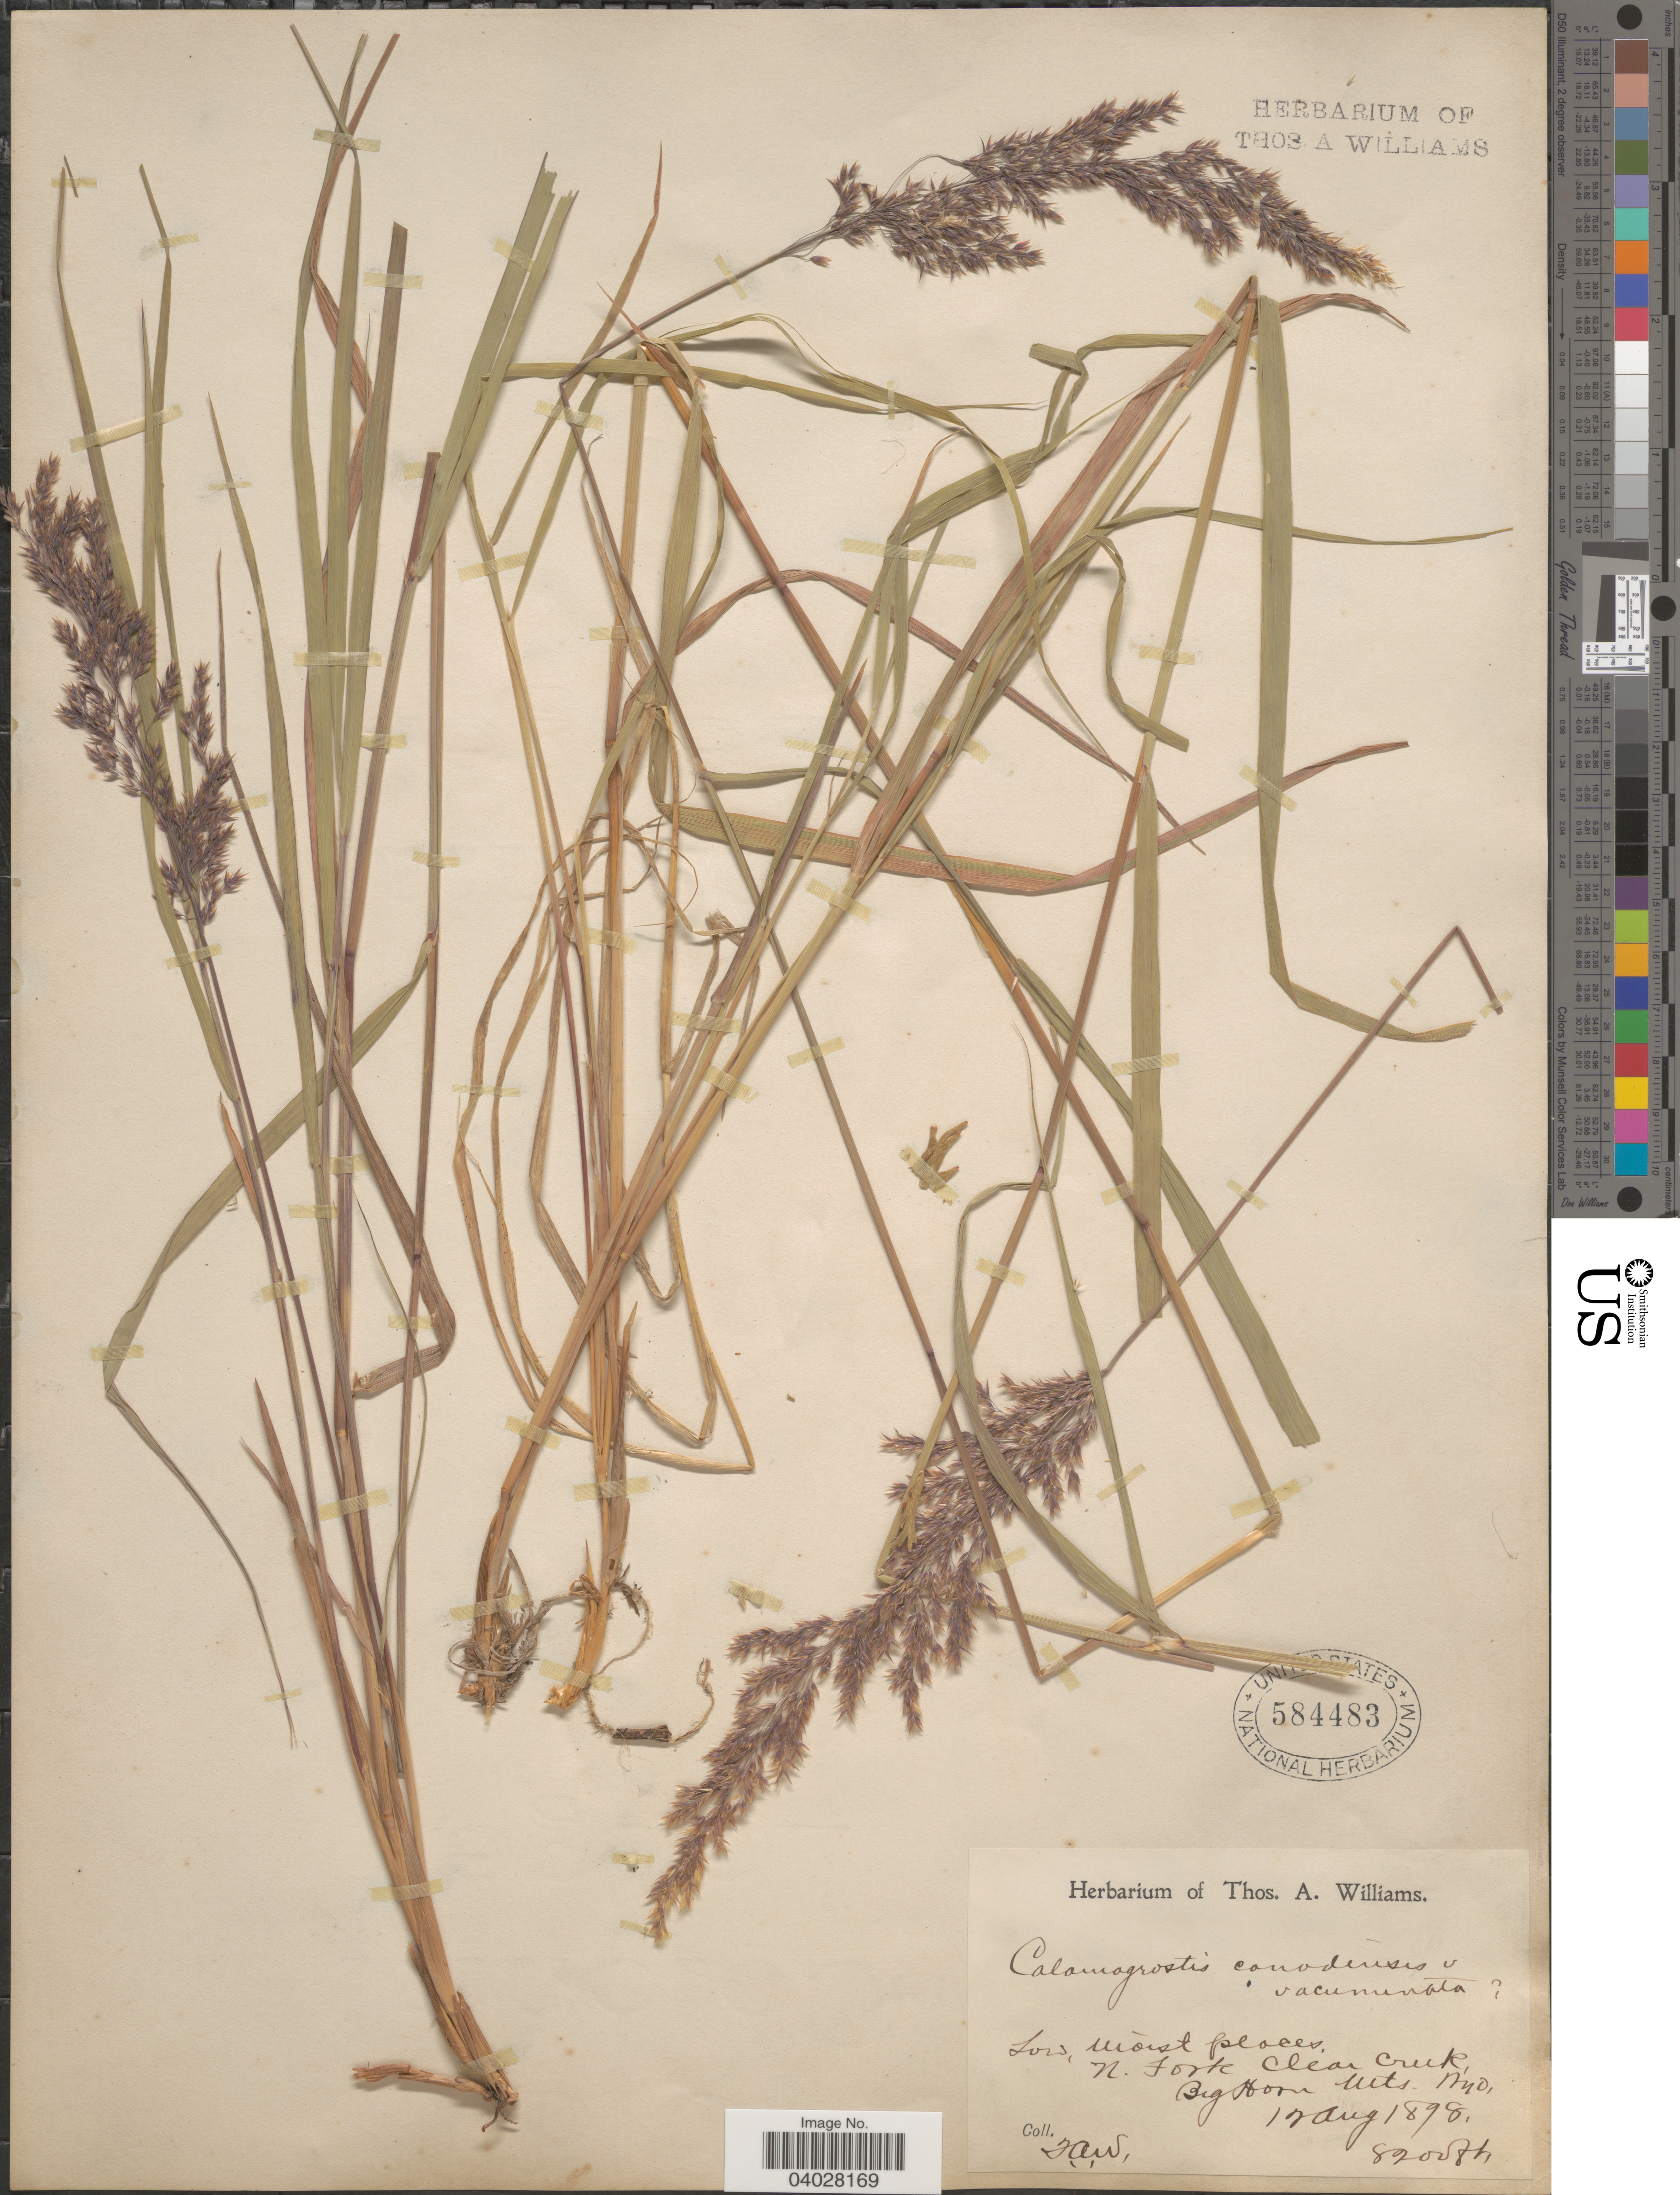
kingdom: Plantae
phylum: Tracheophyta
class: Liliopsida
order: Poales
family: Poaceae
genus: Calamagrostis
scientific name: Calamagrostis canadensis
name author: (Michx.) P. Beauv.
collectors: T. A. Williams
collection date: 1898-08-12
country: United States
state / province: Wyoming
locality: N. Fork Clear Creek, Big Horn Mts.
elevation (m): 2499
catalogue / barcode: US 584483